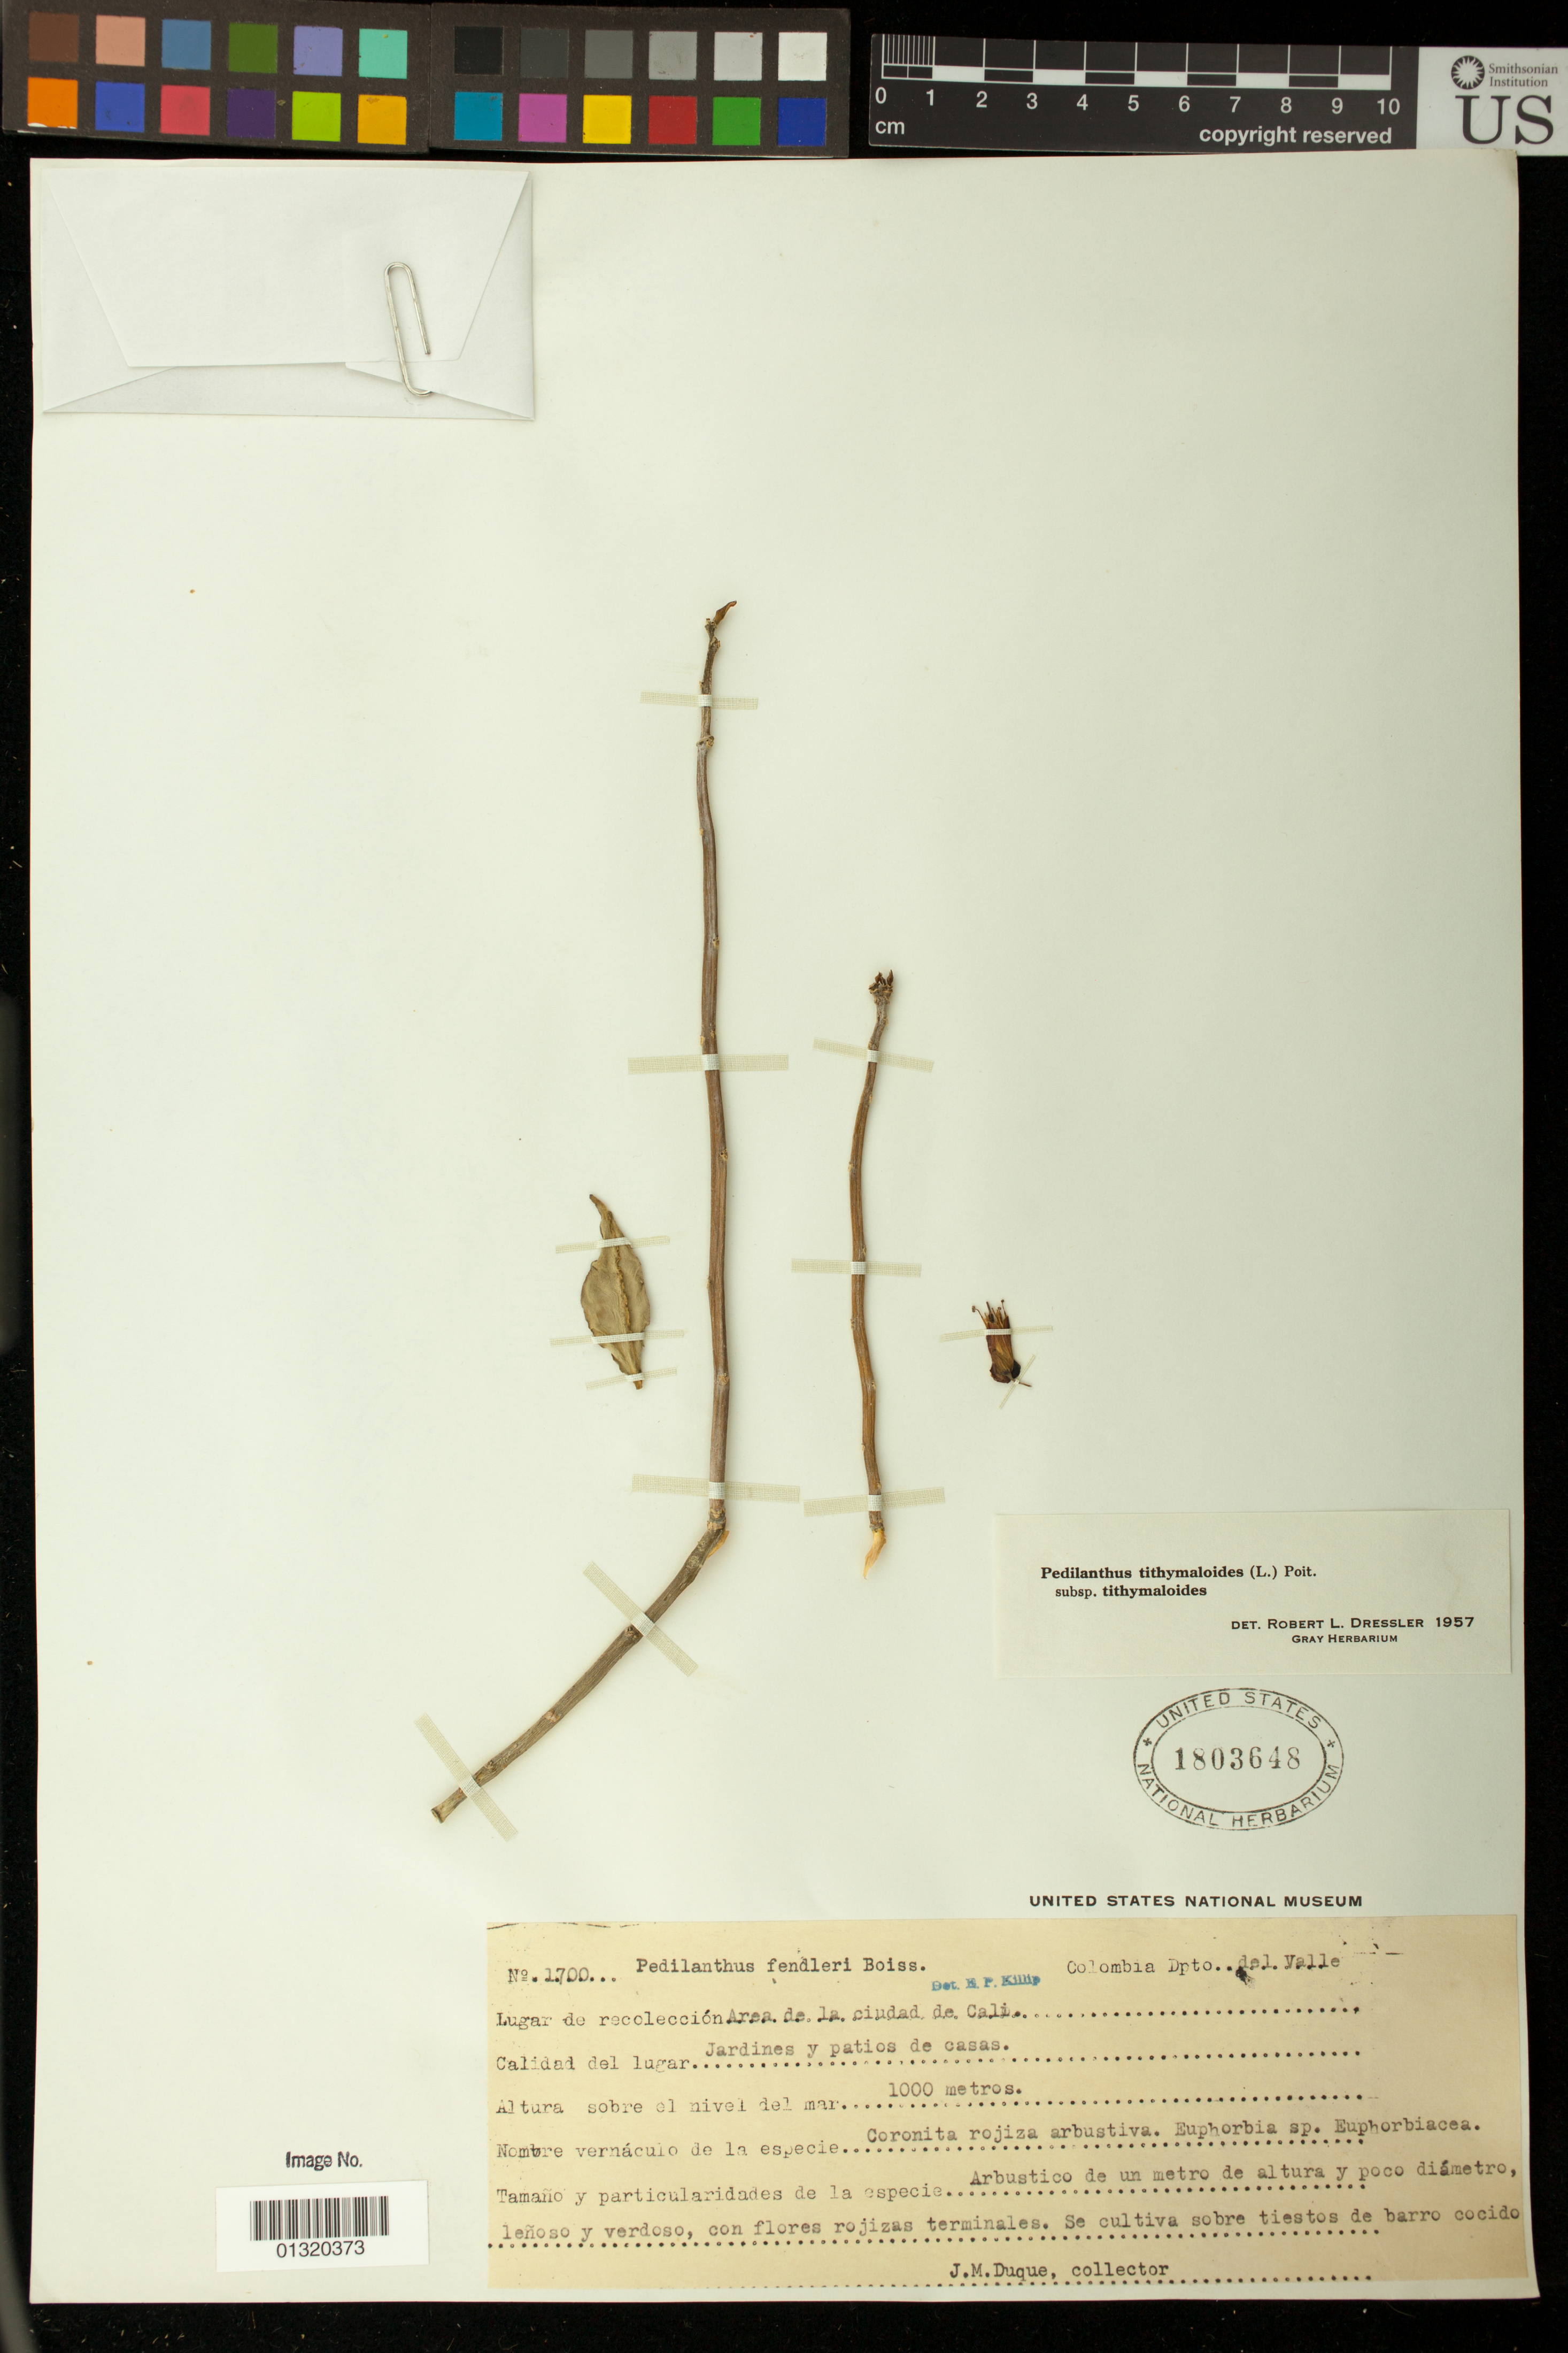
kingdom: Plantae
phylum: Tracheophyta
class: Magnoliopsida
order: Malpighiales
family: Euphorbiaceae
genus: Pedilanthus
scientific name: Pedilanthus tithymaloides subsp. tithymaloides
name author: (L.) Poit.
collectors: J. M. Duque Jaramillo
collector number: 1700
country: Colombia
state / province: Valle del Cauca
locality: Area de la ciudad de Cali; Jardines y patios de casas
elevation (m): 1000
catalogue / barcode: US 1803648